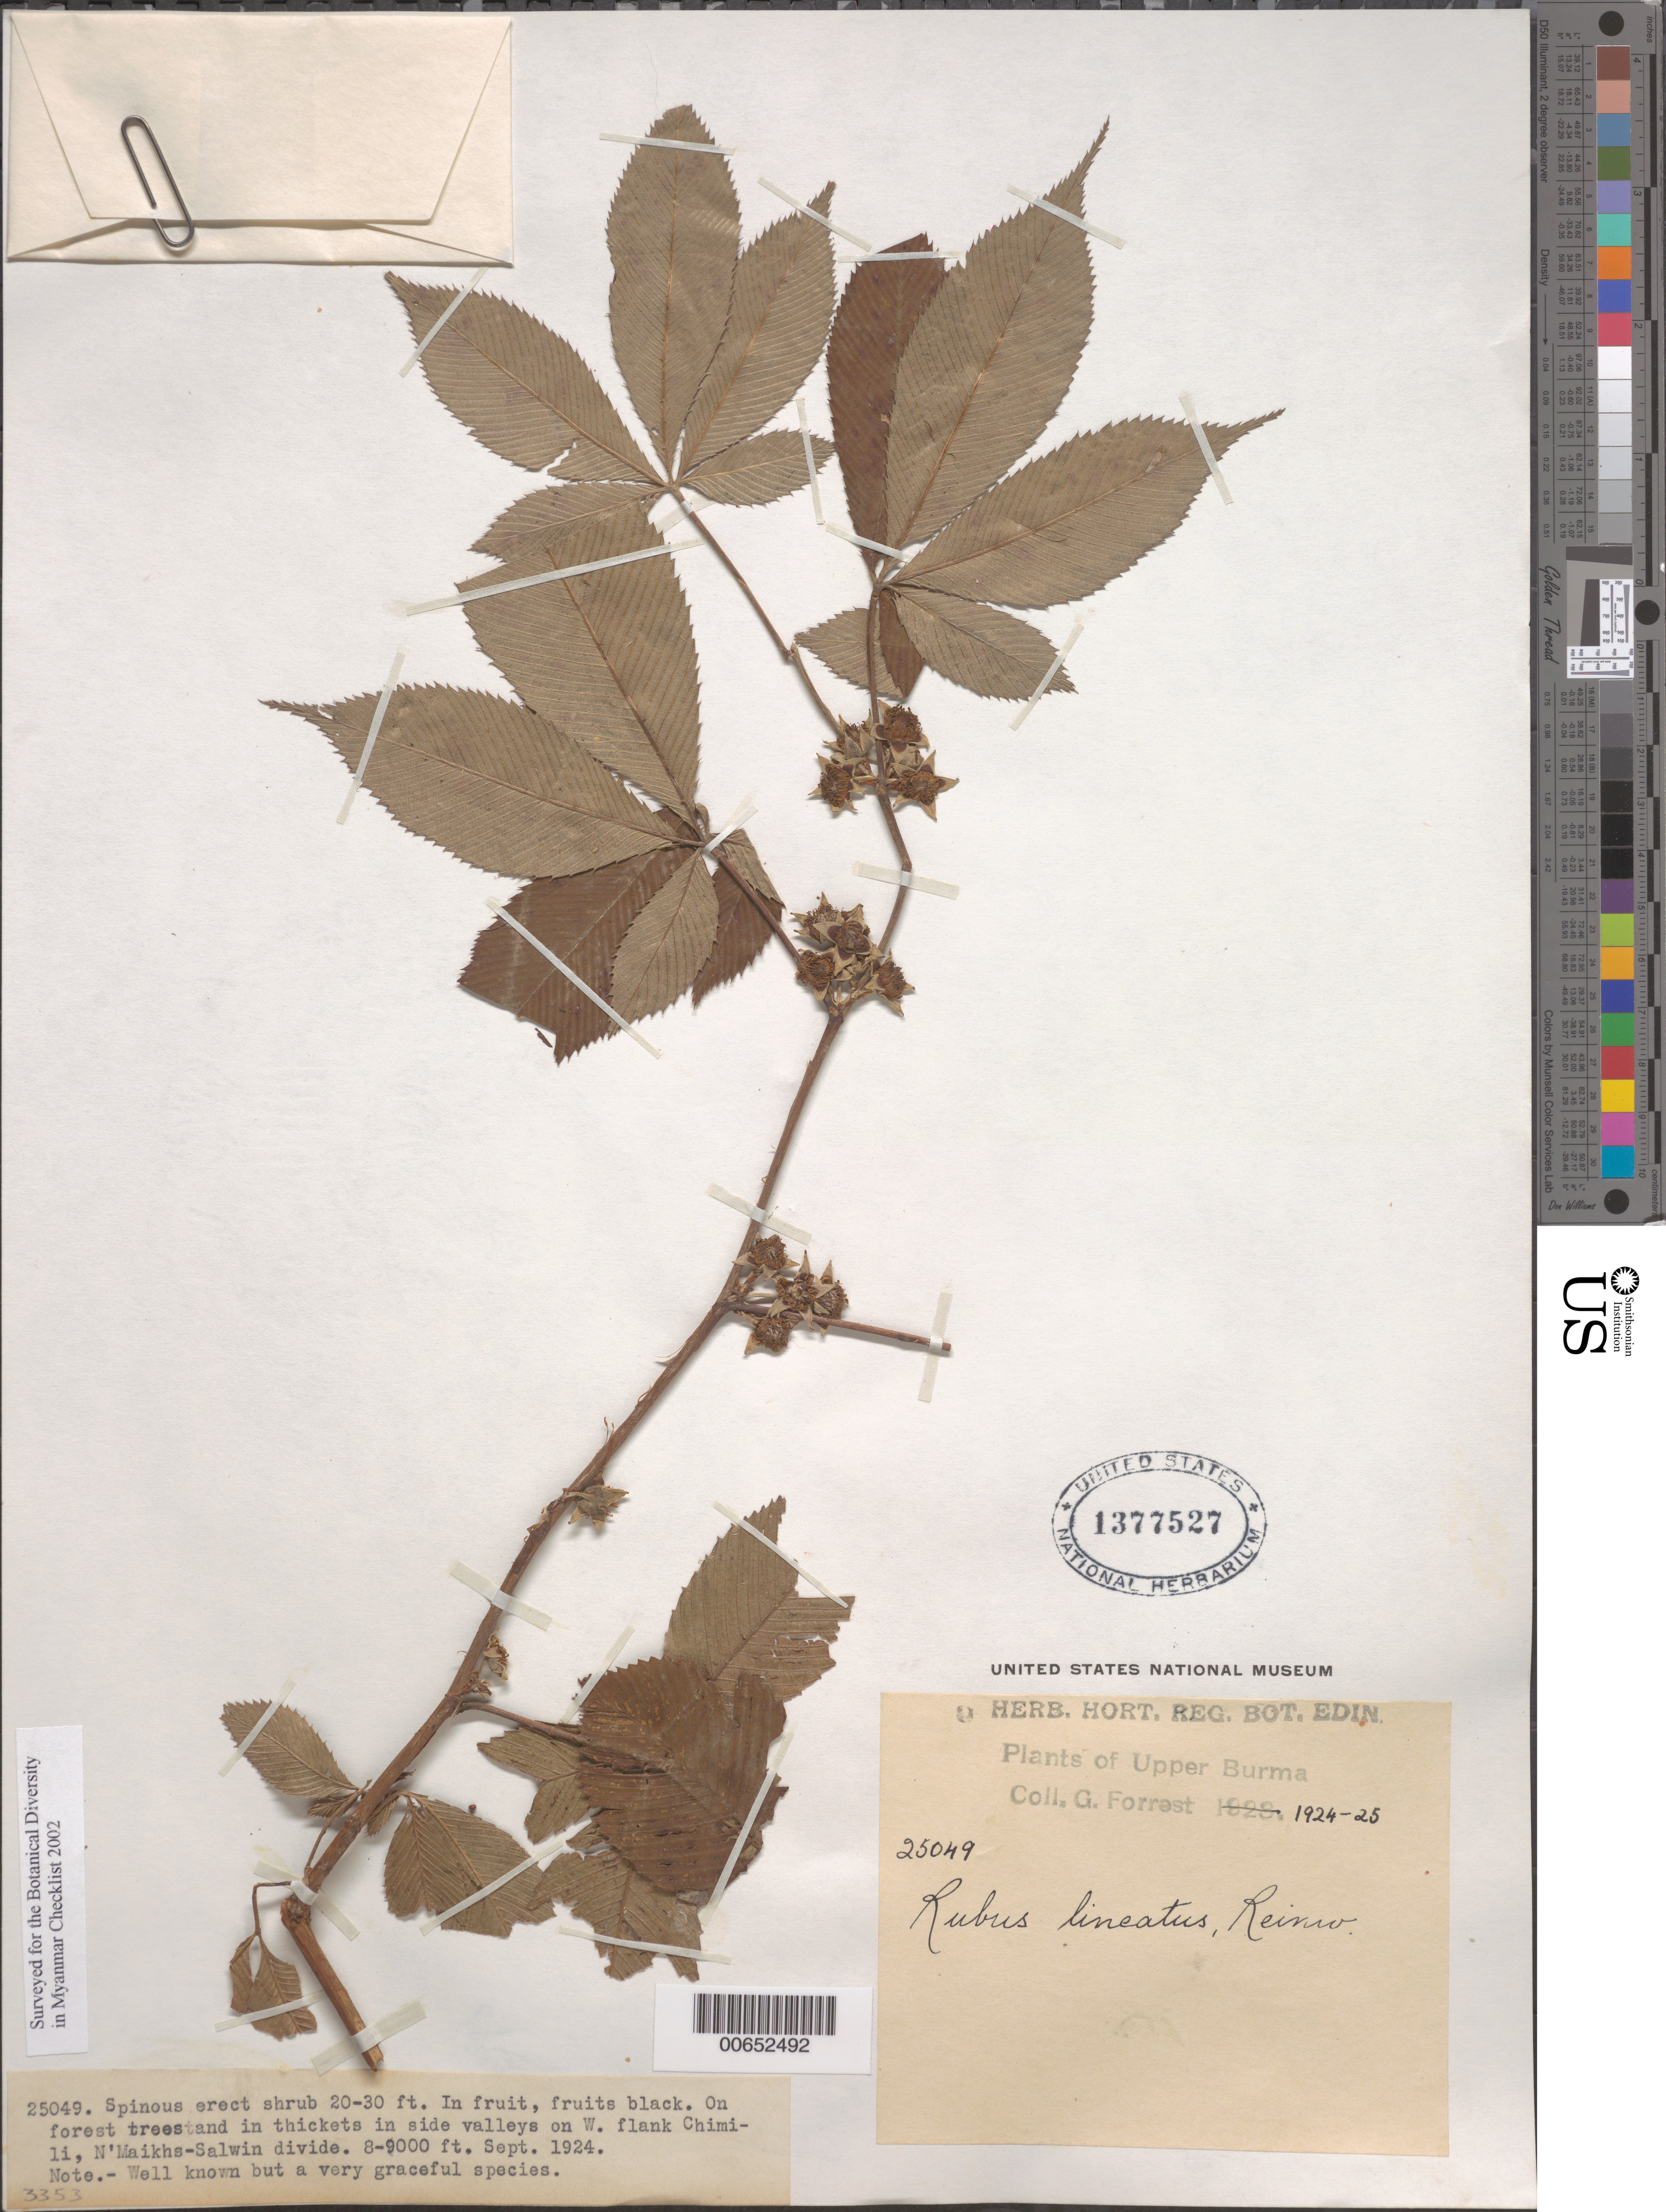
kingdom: Plantae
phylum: Tracheophyta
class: Magnoliopsida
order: Rosales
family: Rosaceae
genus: Rubus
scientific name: Rubus lineatus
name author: Reinw.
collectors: G. Forrest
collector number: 25049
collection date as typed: Sep 1924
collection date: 1924-09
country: Myanmar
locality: Upper Burma, W flank of N'Maikha-Salwin Divide, Chimi-li.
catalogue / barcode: US 1377527